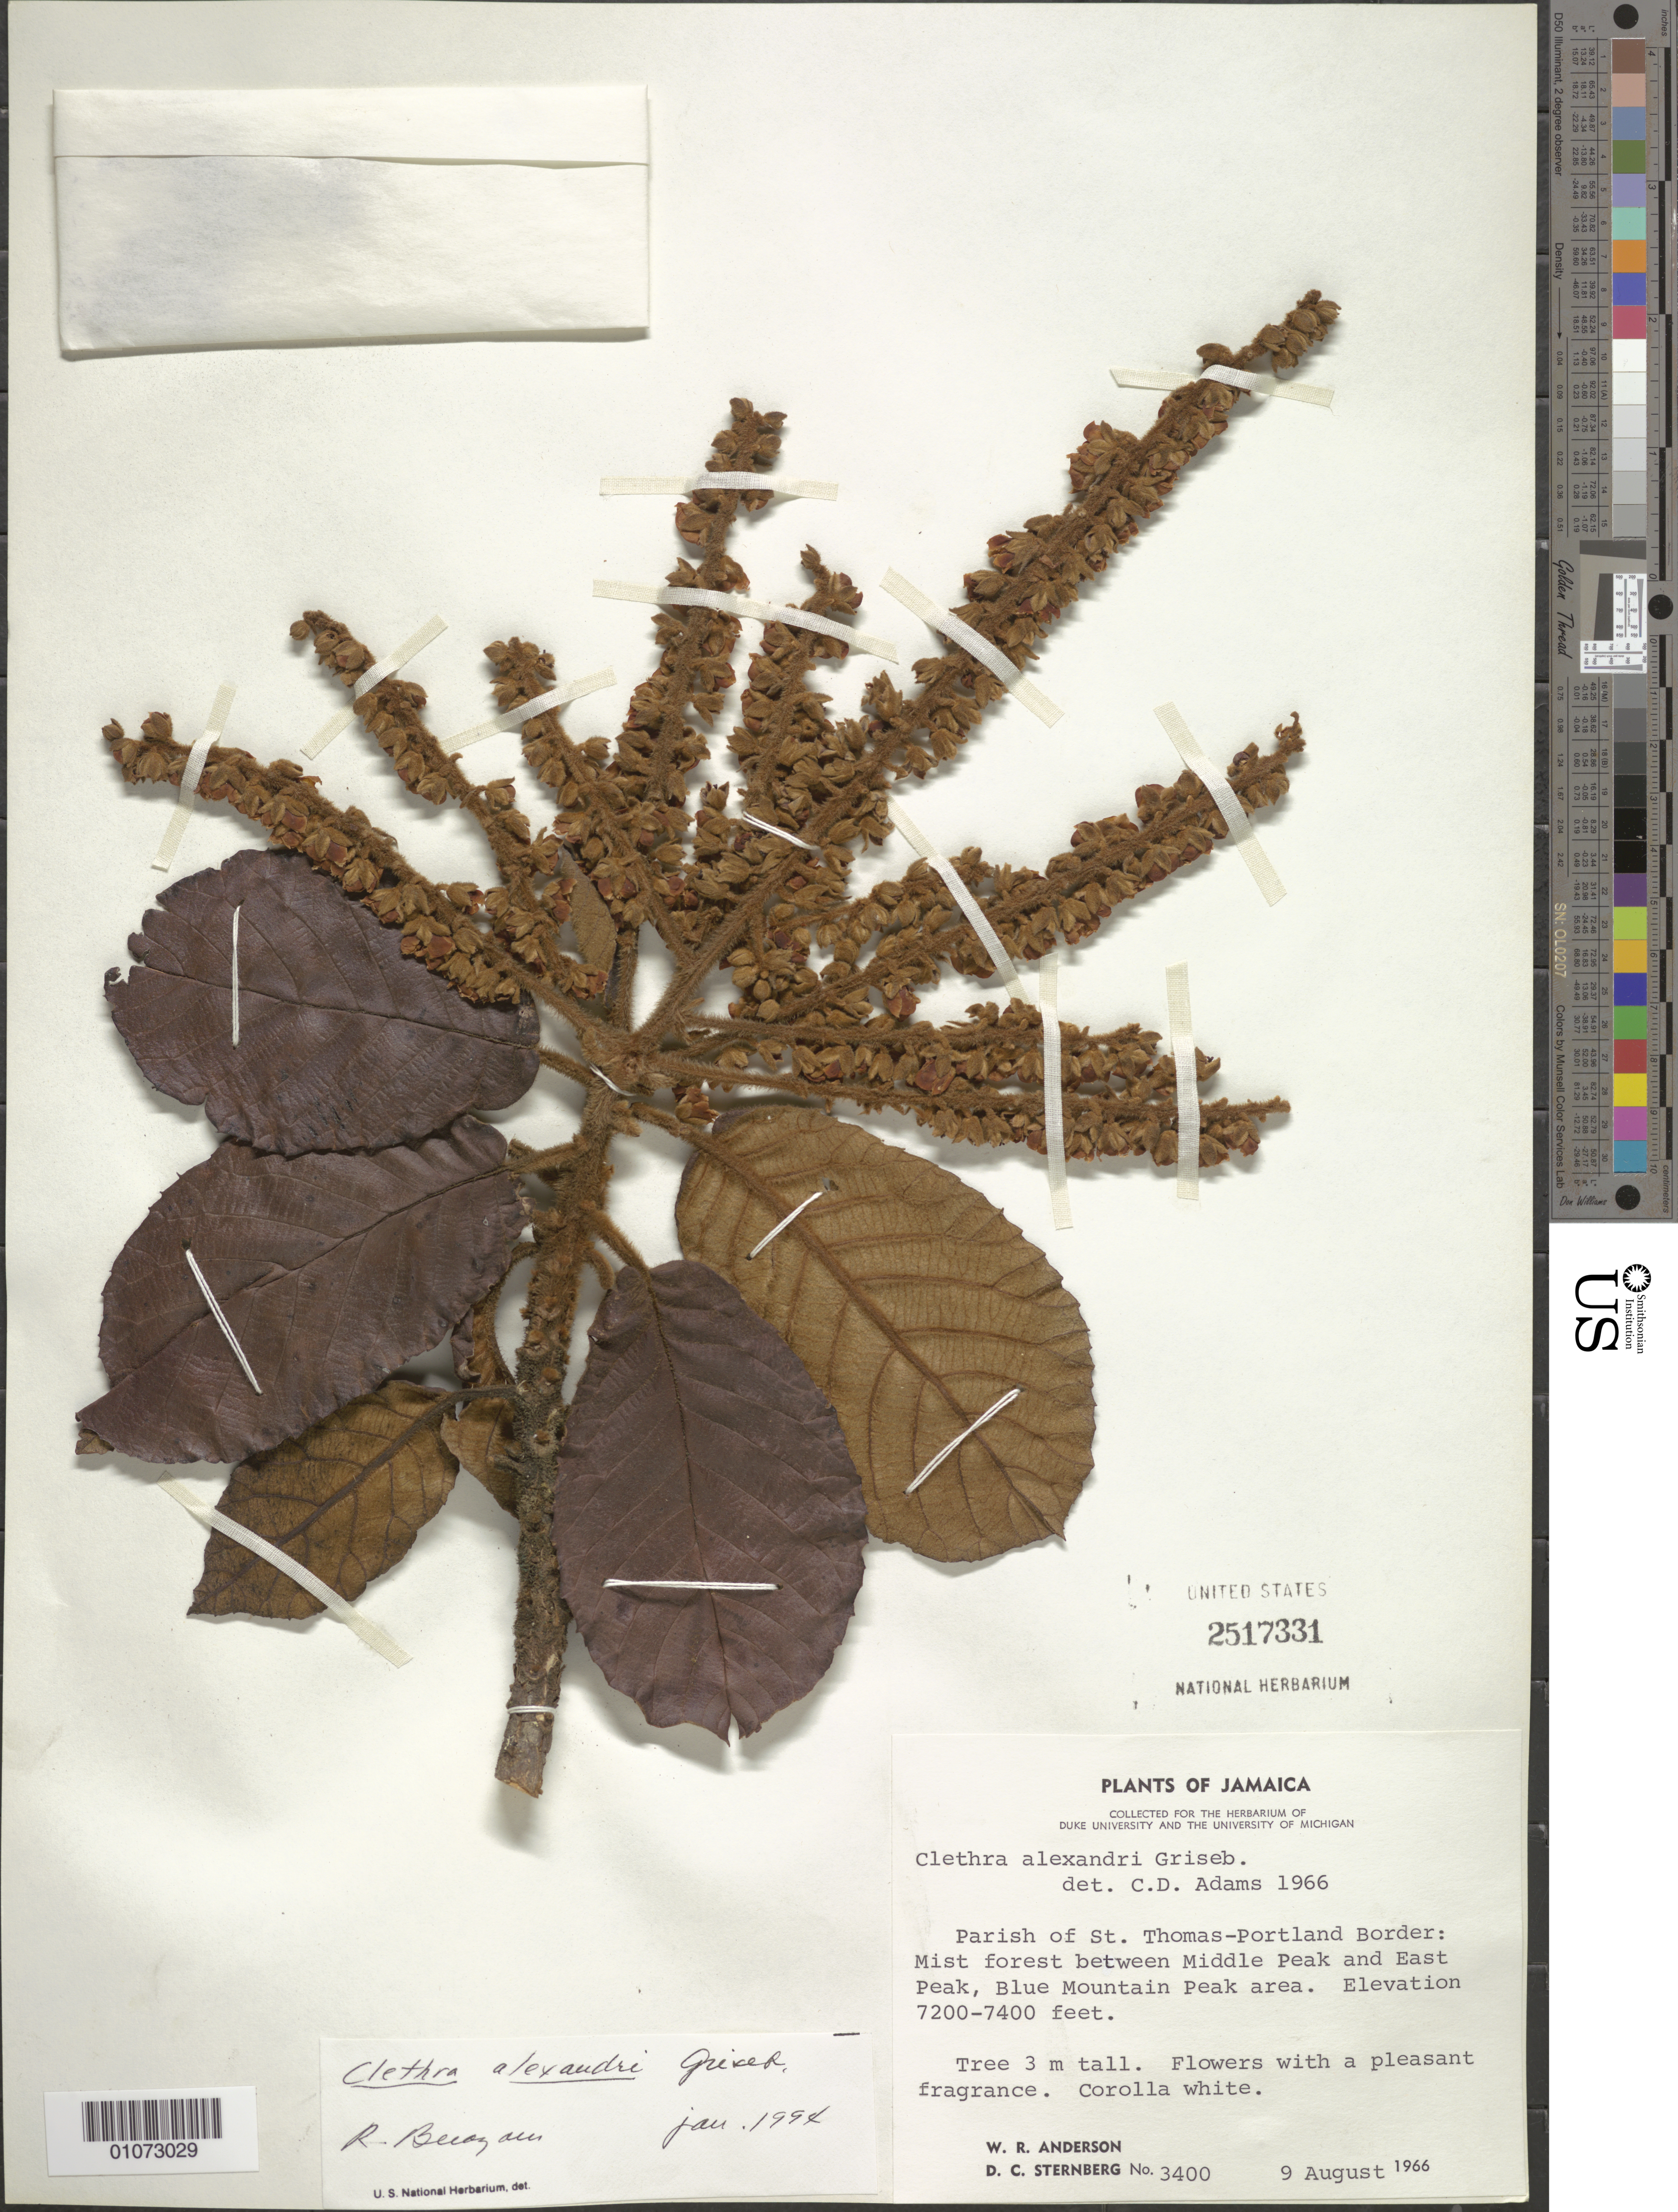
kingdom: Plantae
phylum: Tracheophyta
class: Magnoliopsida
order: Ericales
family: Clethraceae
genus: Clethra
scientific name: Clethra alexandri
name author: Griseb.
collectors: W. R. Anderson & D. Sternberg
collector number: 3400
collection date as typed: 09 Aug 1966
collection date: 1966-08-09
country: Jamaica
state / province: Saint Thomas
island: Jamaica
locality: Portland Border: mist forest between Middle Peak and East Peak, Blue Mountain Peak area.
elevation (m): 2195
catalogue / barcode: US 2517331